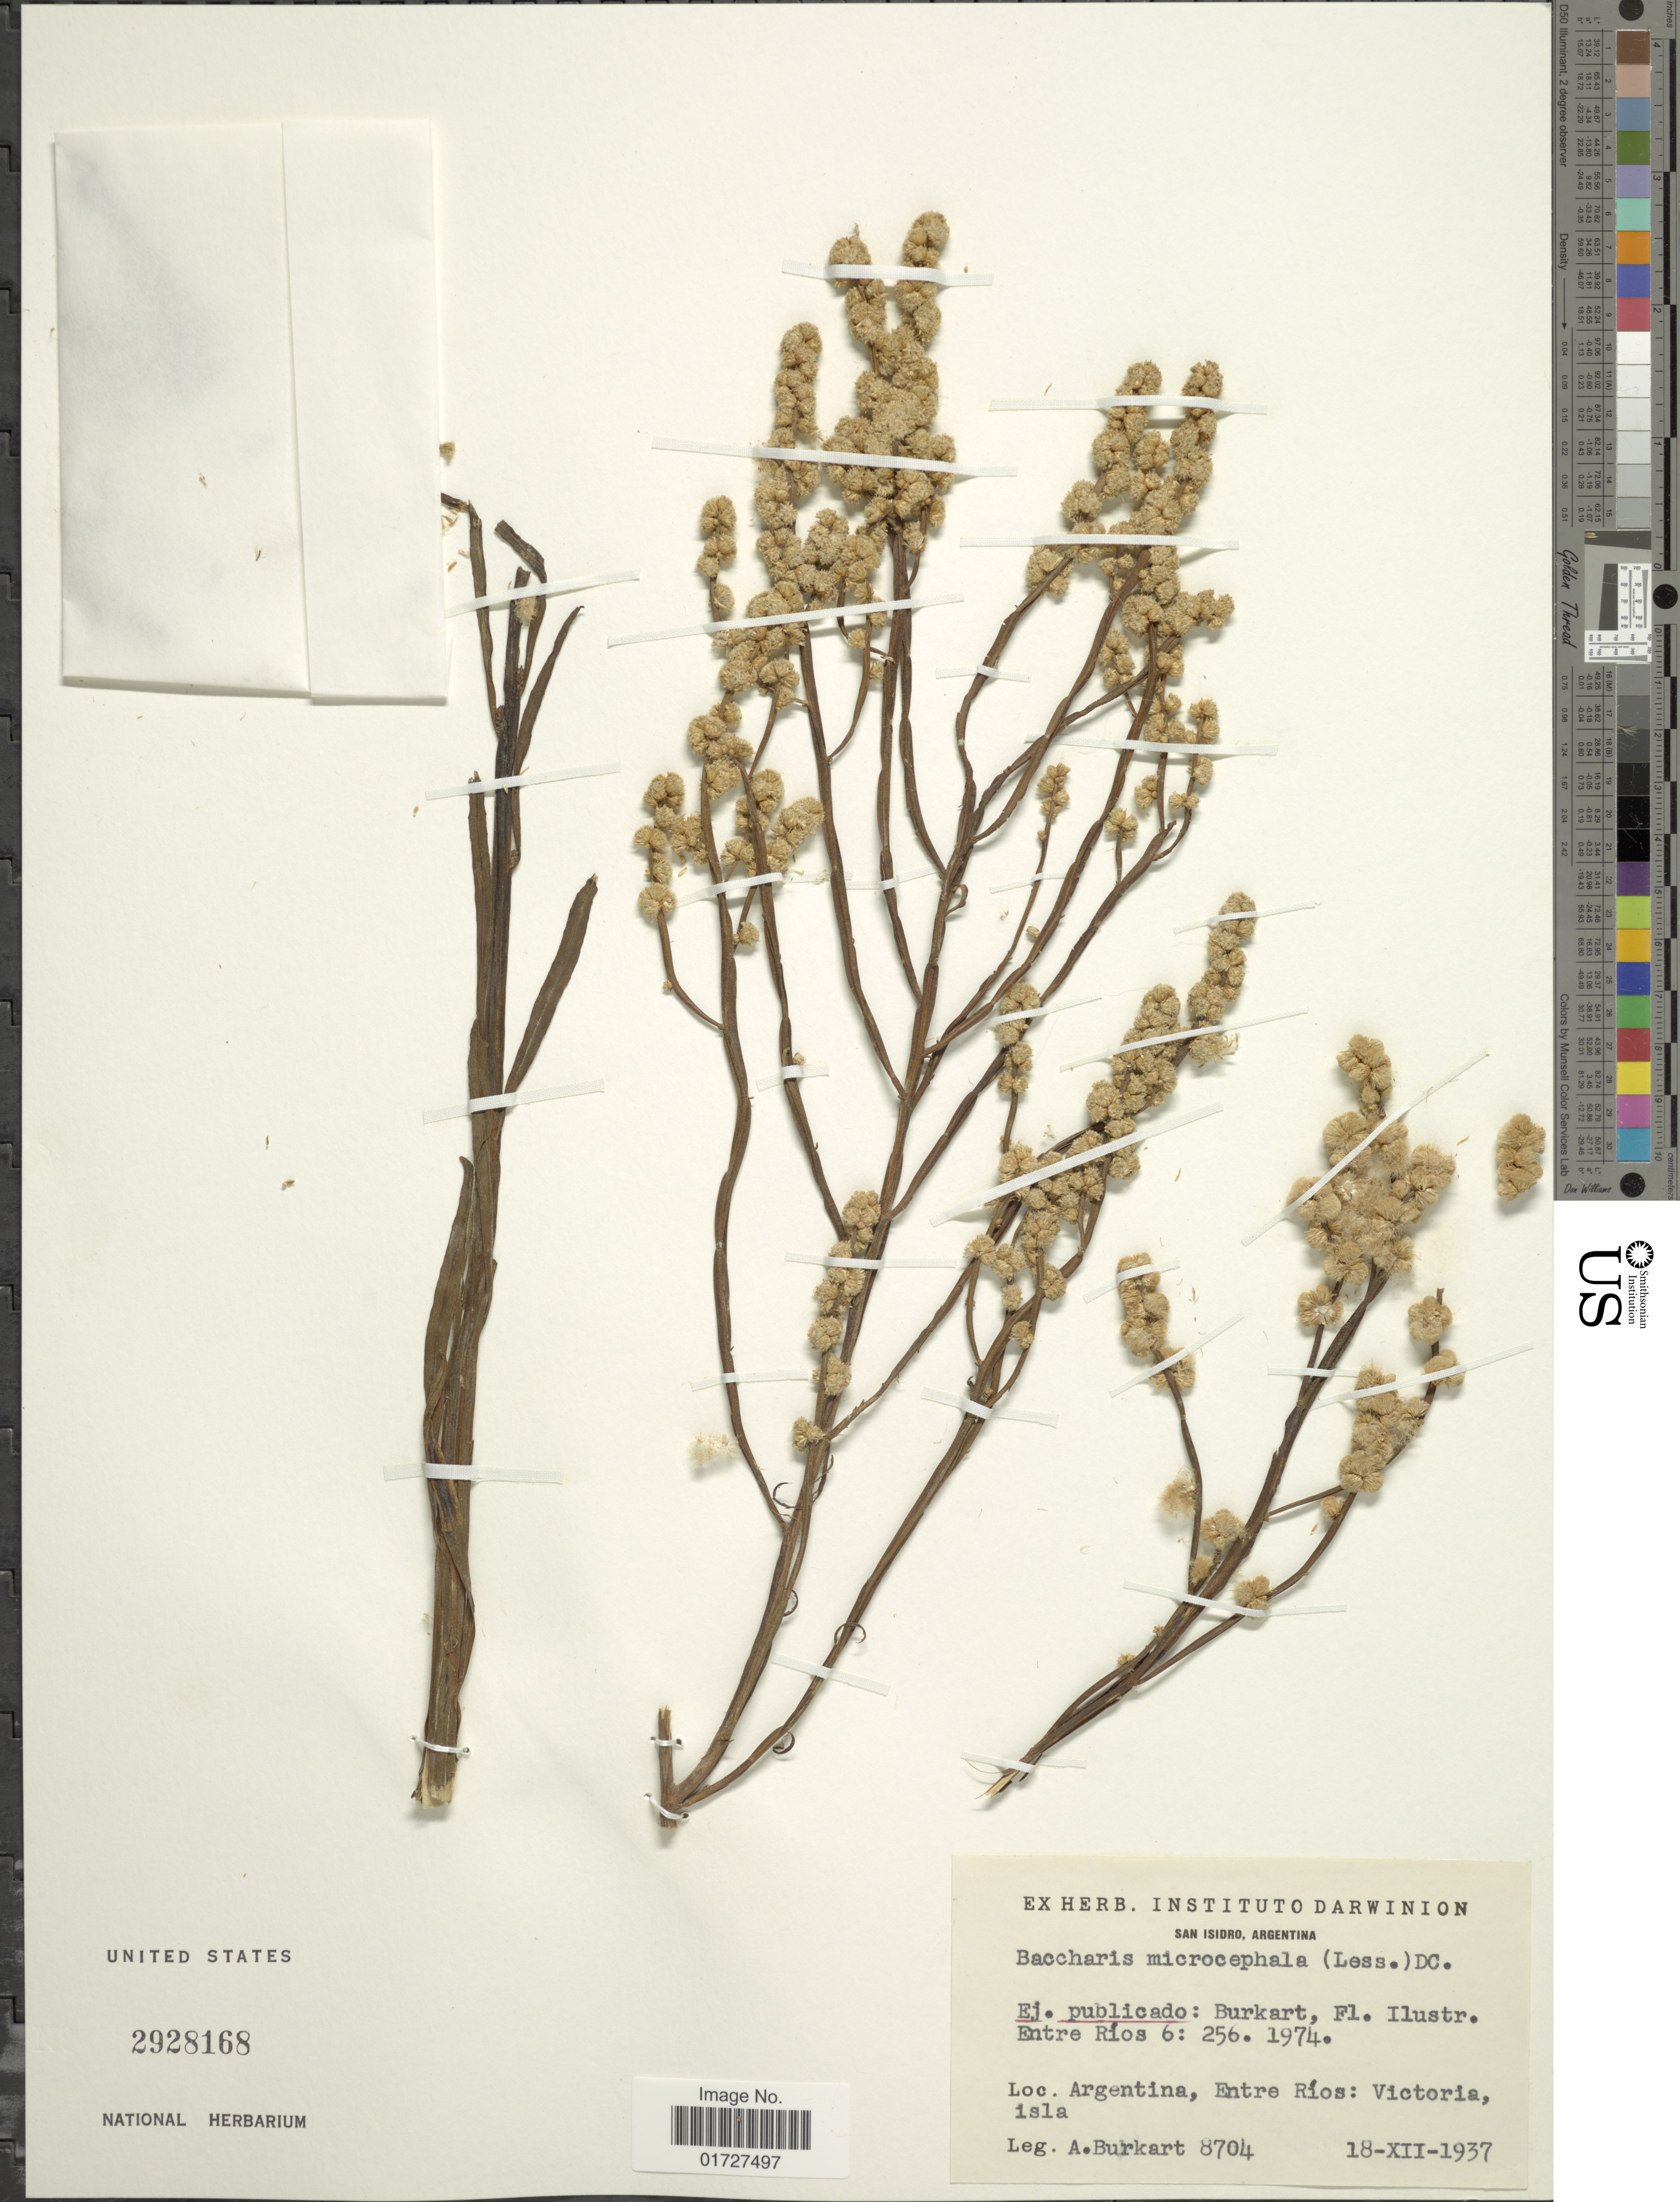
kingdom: Plantae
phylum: Tracheophyta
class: Magnoliopsida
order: Asterales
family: Asteraceae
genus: Baccharis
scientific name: Baccharis microcephala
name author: (Less.) DC.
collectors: A. E. Burkart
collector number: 8704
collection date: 1937-12-18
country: Argentina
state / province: Entre Rios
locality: Victoria, isla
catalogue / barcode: US 2928168